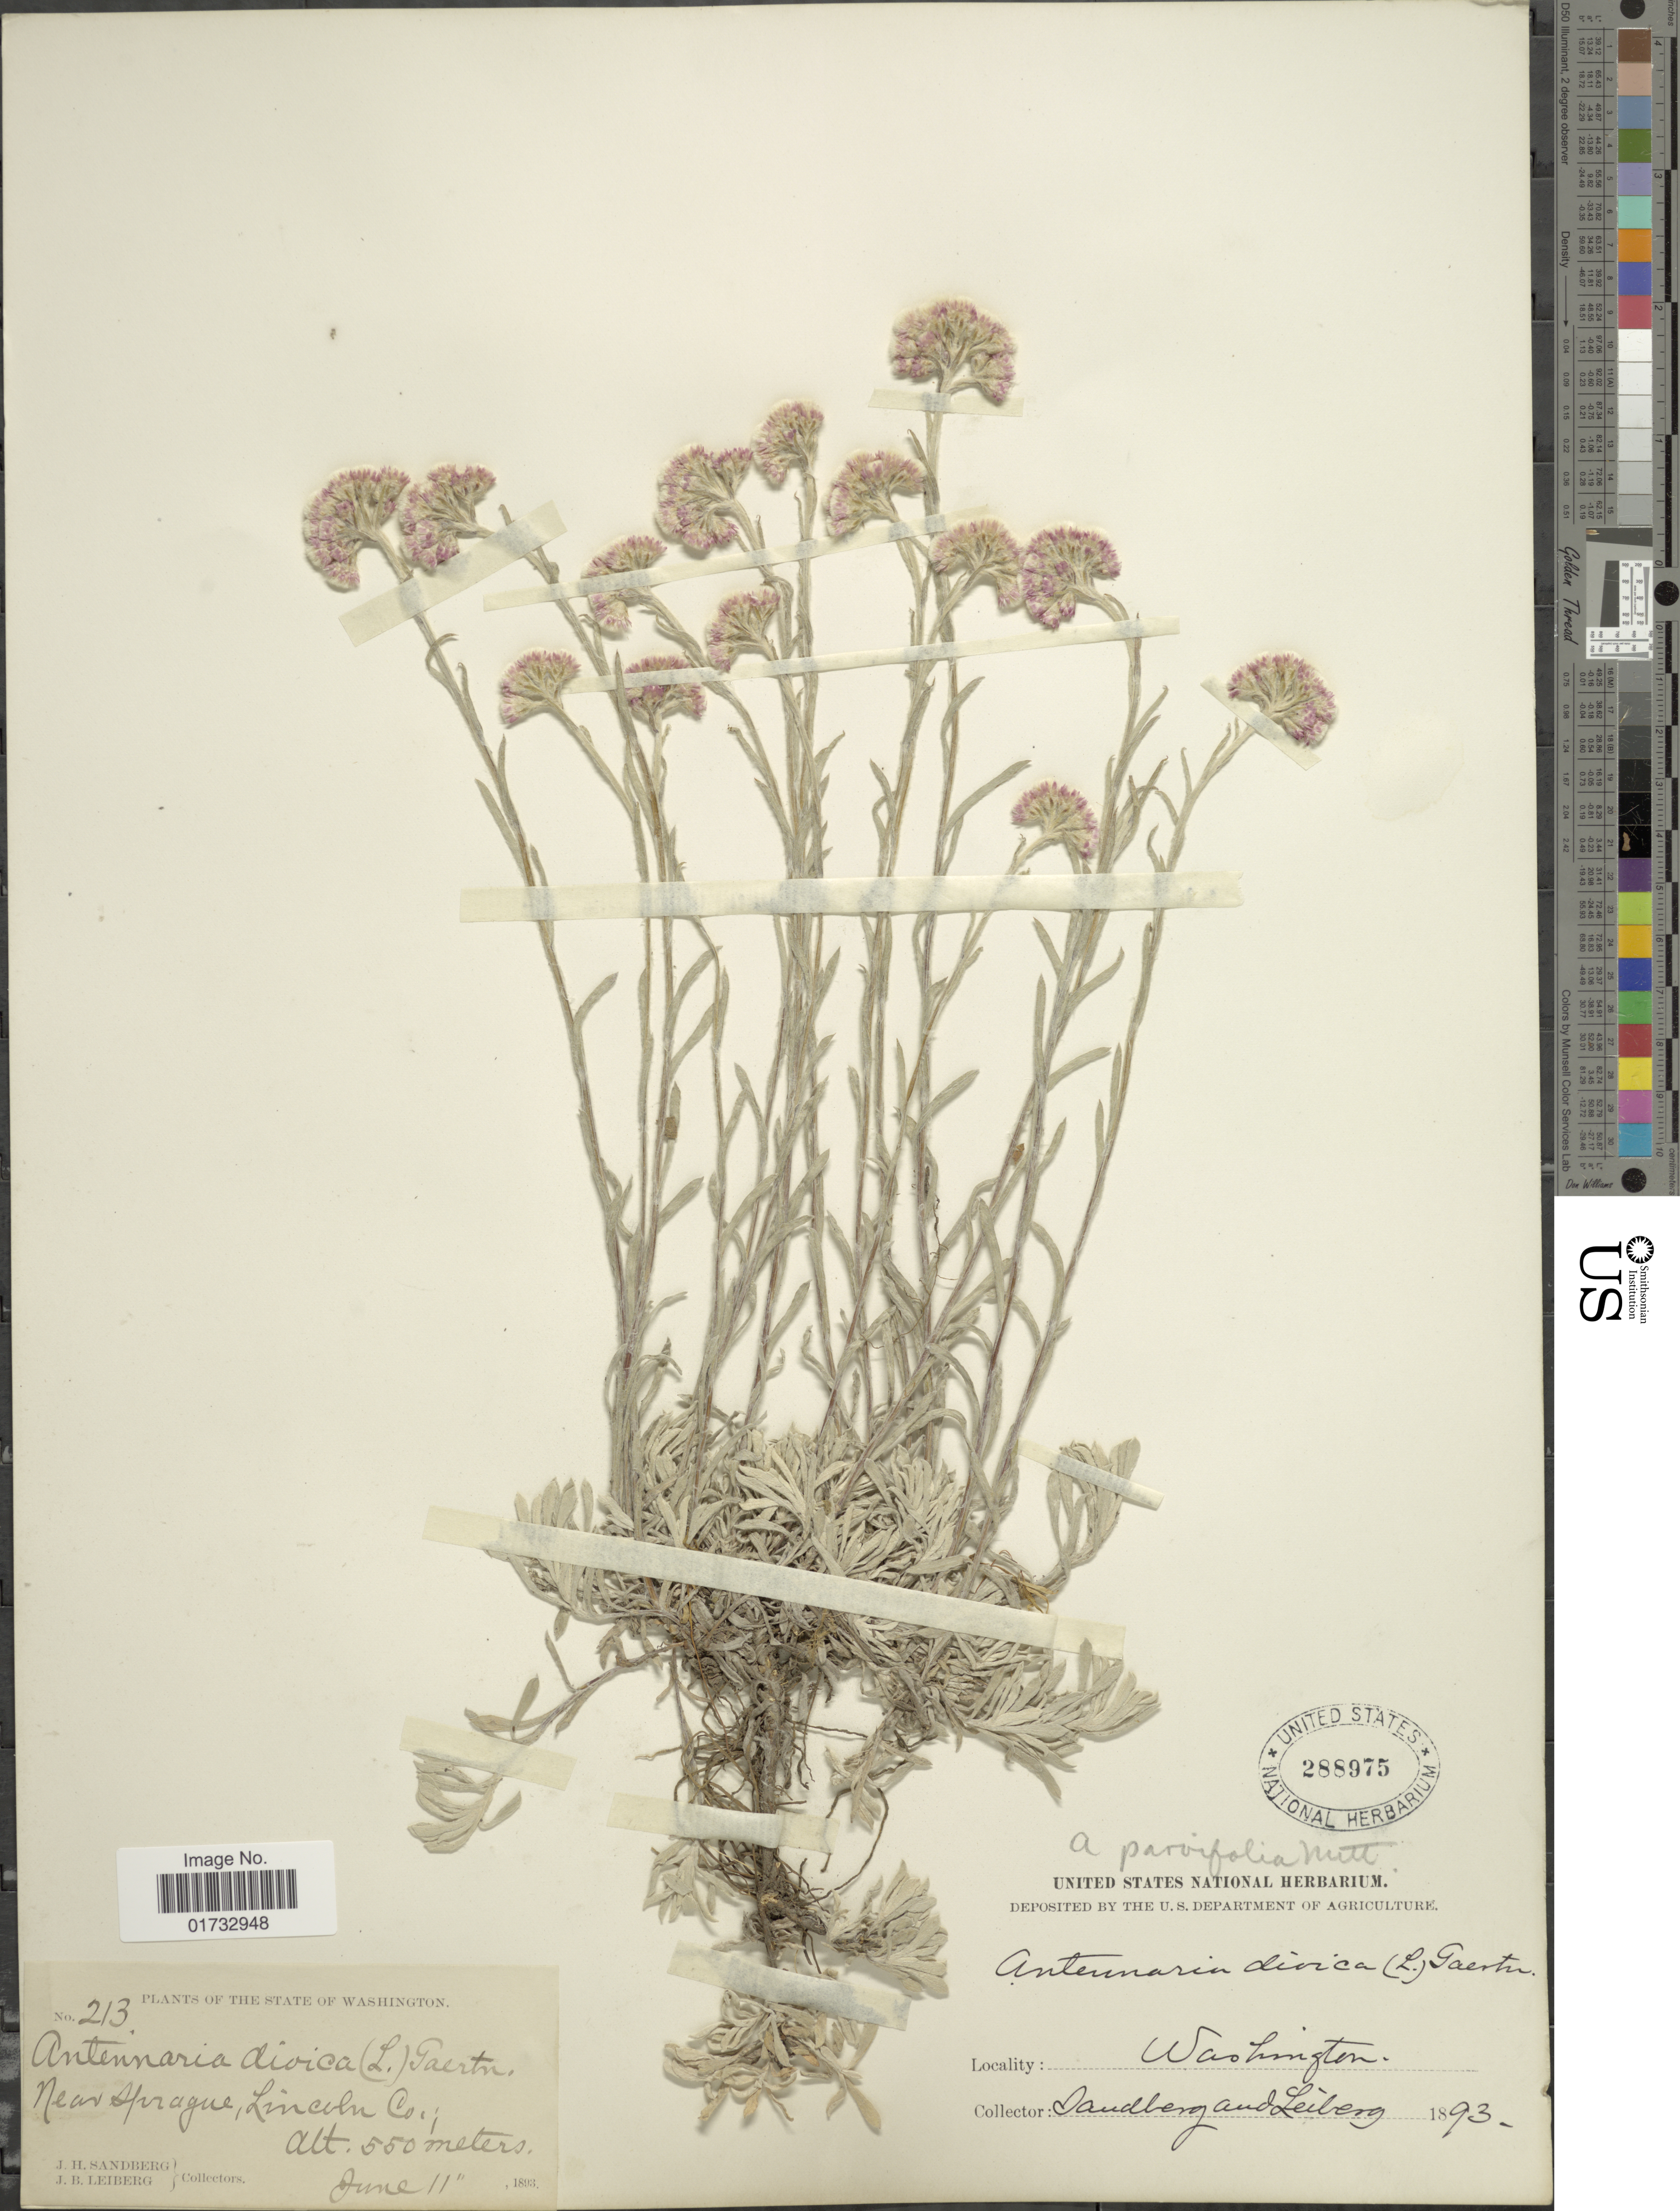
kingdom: Plantae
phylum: Tracheophyta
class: Magnoliopsida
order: Asterales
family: Asteraceae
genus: Antennaria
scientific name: Antennaria rosea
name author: Greene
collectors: J. H. Sandberg & J. B. Leiberg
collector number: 213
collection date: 1893-06-11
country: United States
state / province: Washington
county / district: Lincoln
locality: Near Sprague, Lincoln Co.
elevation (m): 550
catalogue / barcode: US 288975